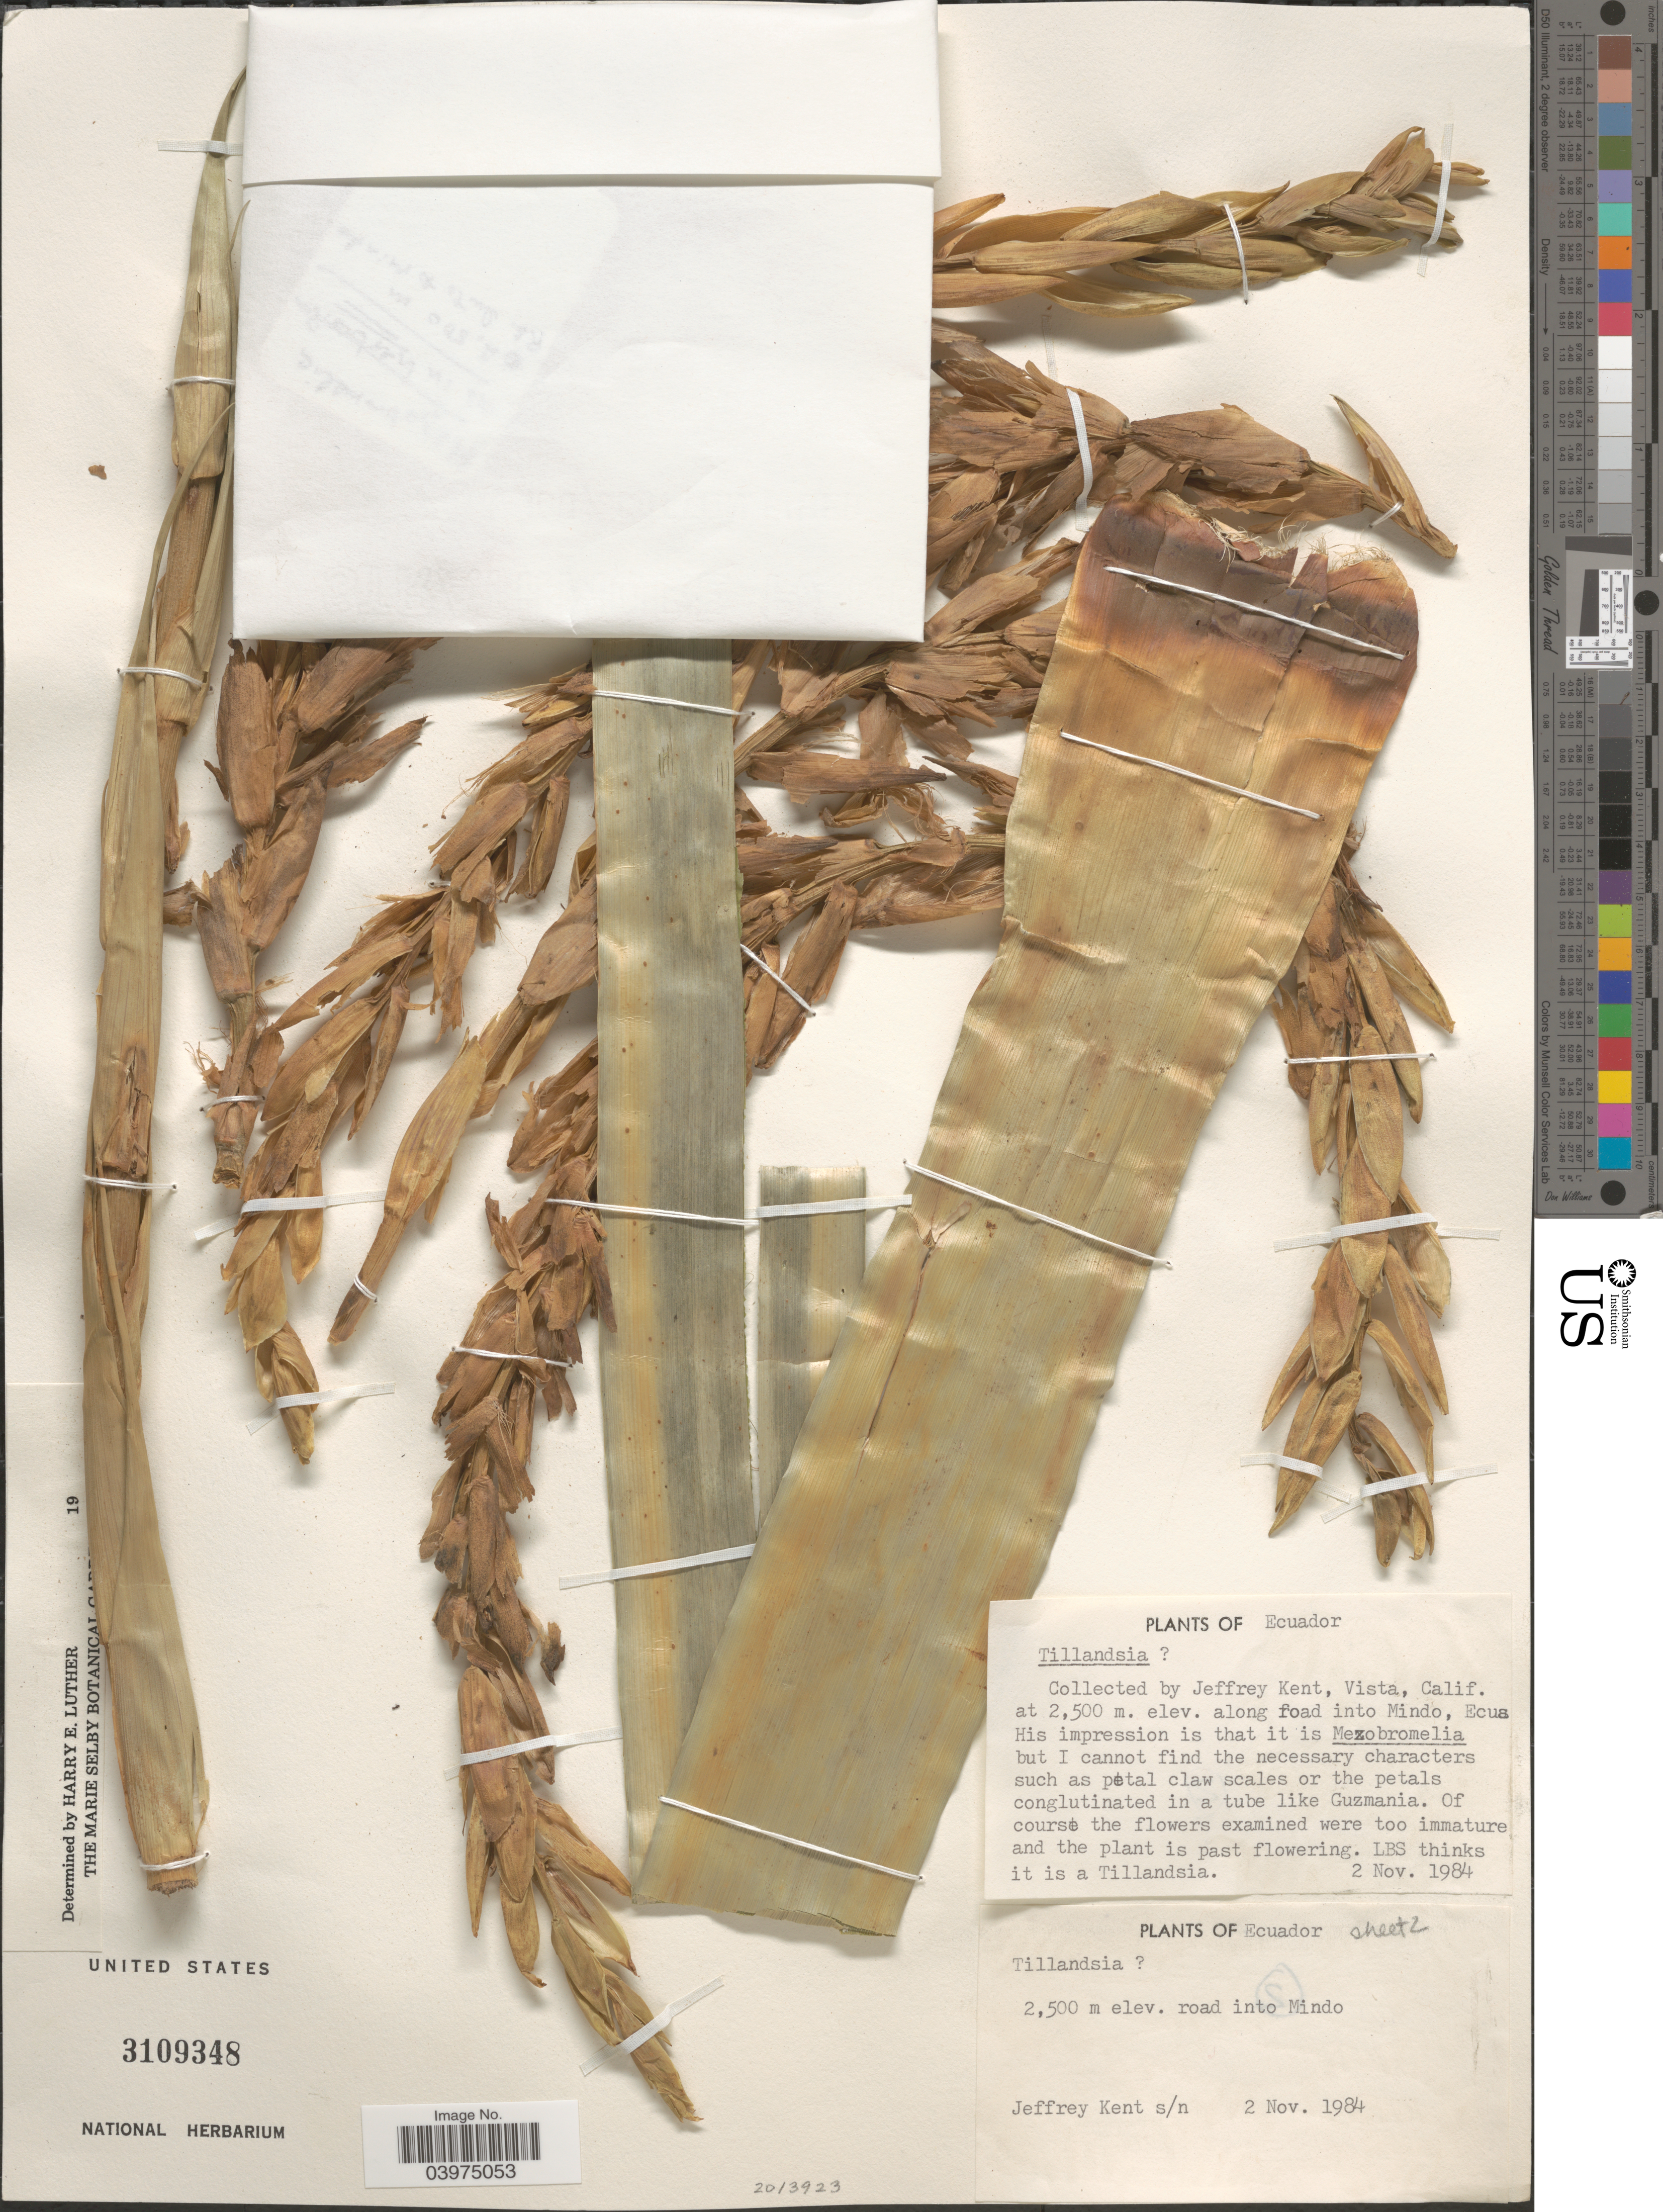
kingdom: Plantae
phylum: Tracheophyta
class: Liliopsida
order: Poales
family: Bromeliaceae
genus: Tillandsia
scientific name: Tillandsia sp.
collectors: J. Kent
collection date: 1984-11-02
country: Ecuador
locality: Along road into Mindo.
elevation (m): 2500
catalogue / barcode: US 3109348